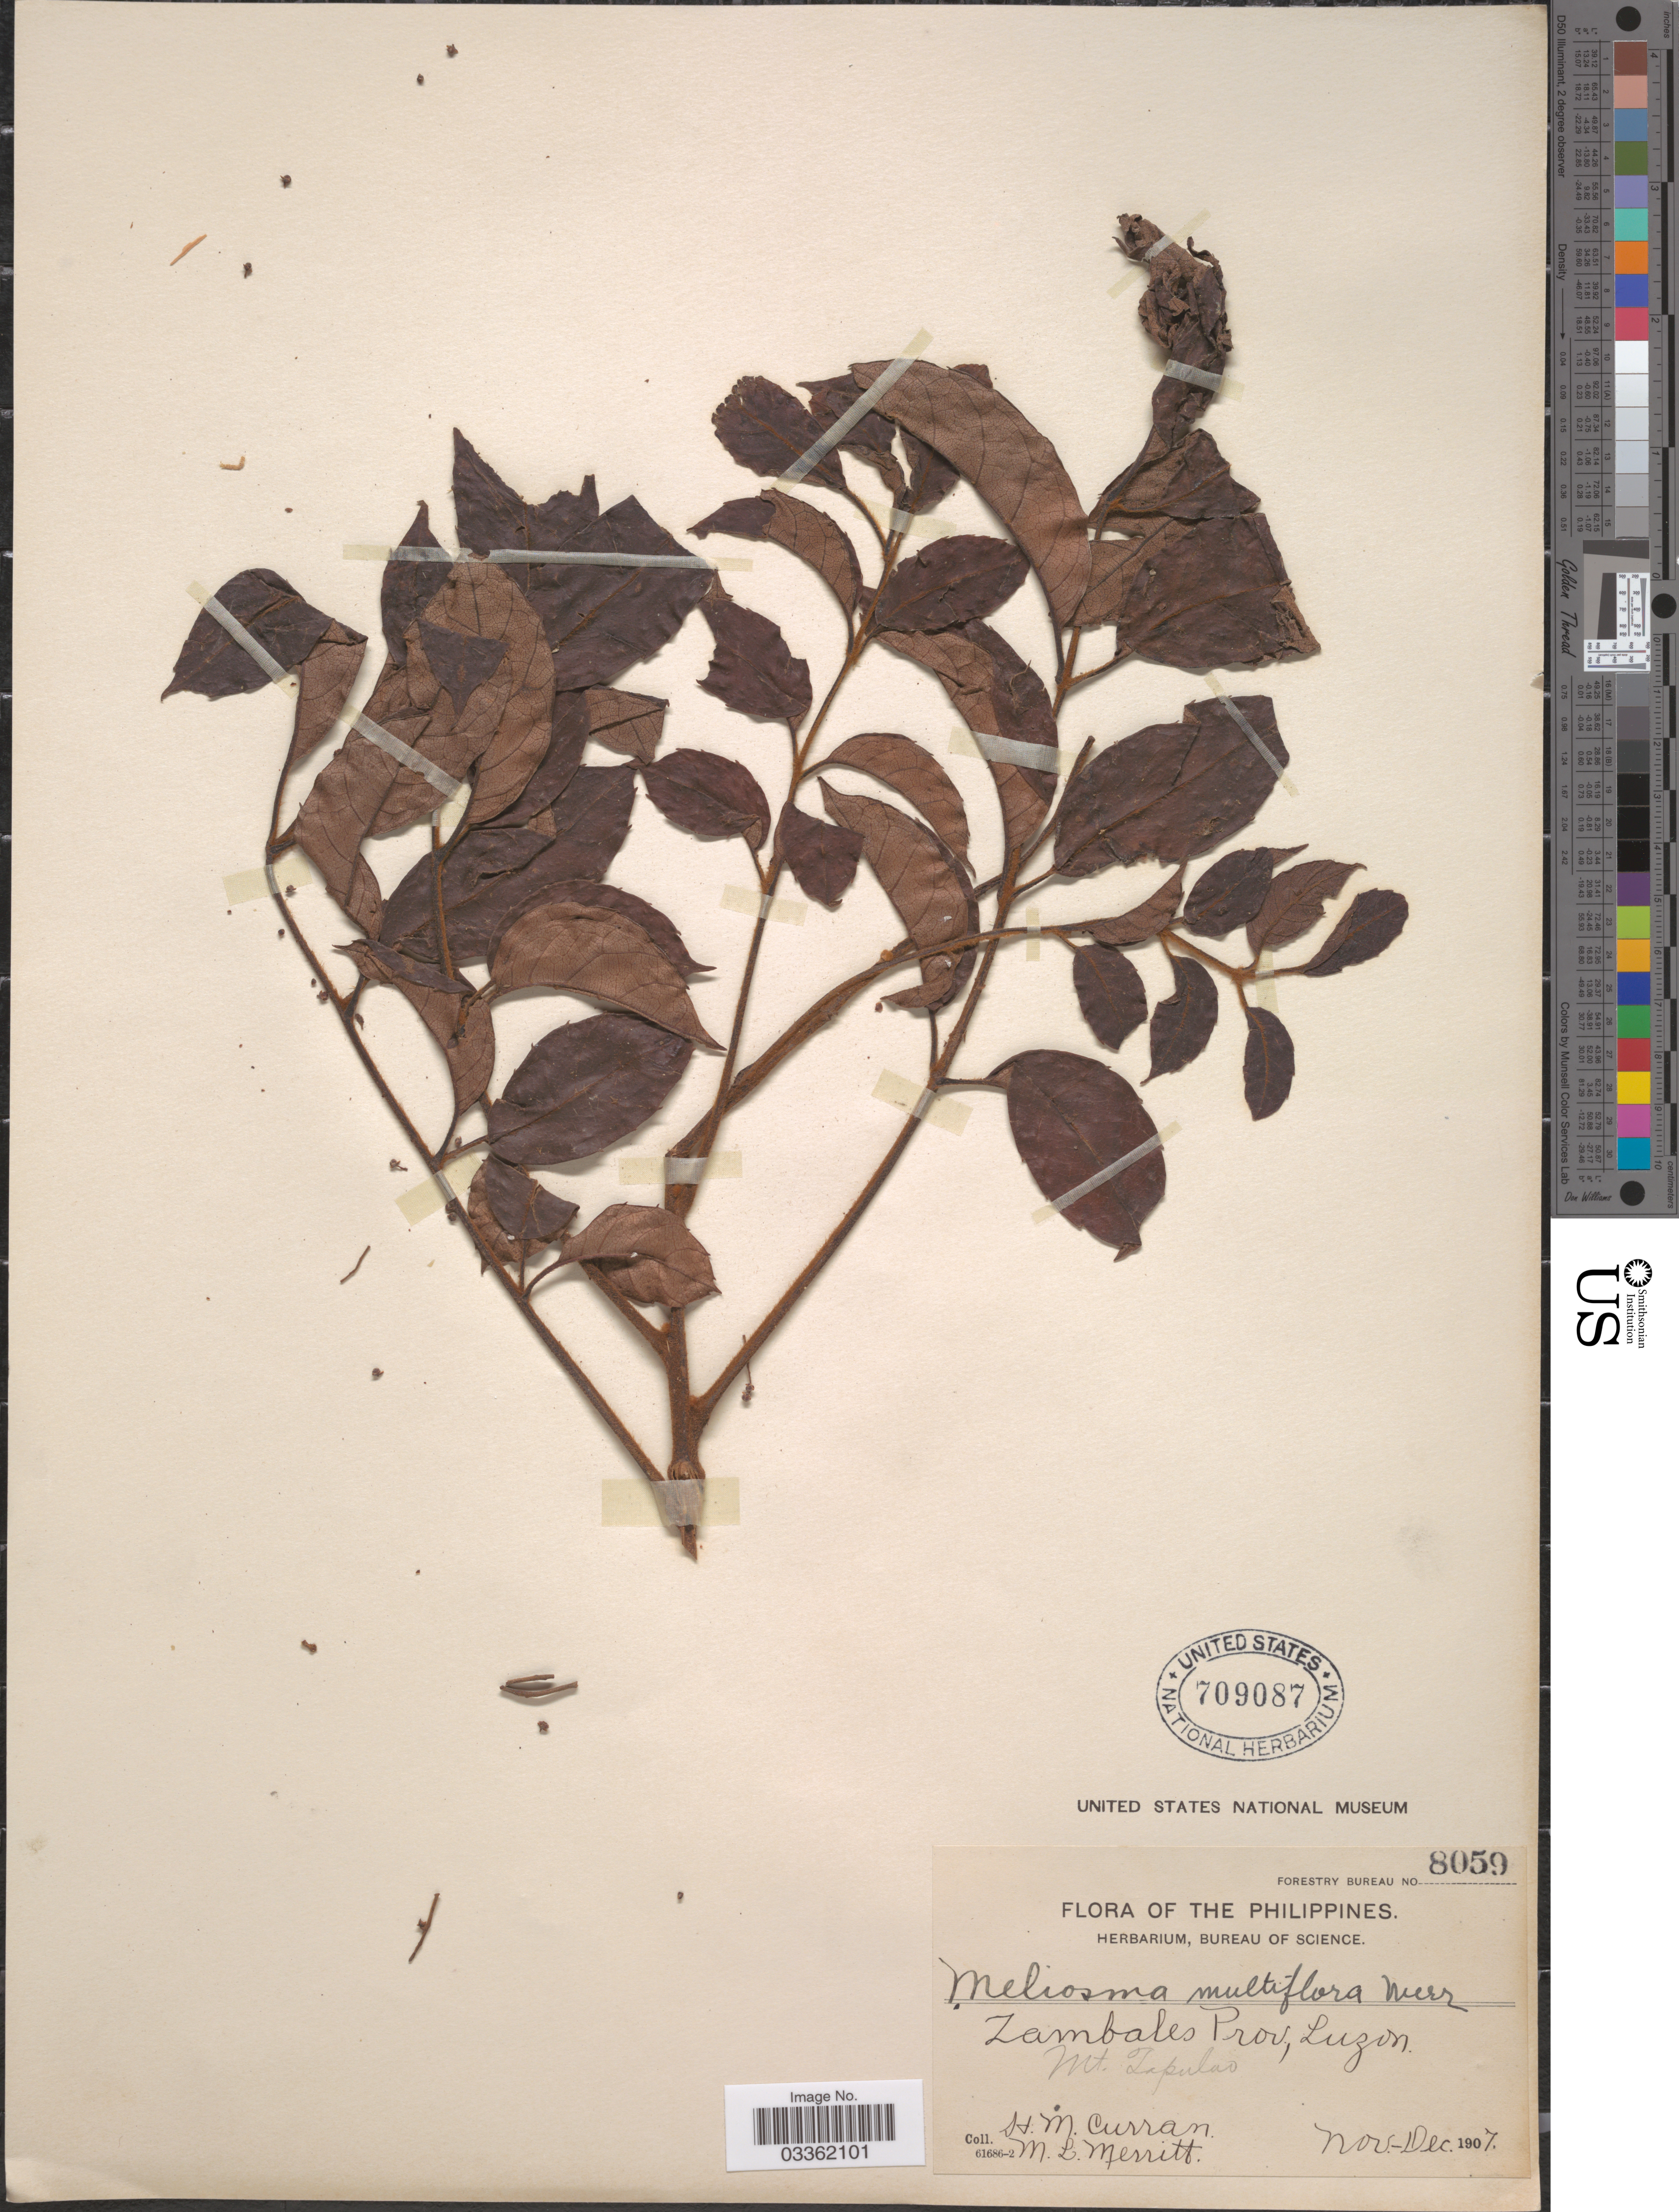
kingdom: Plantae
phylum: Tracheophyta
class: Magnoliopsida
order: Proteales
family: Sabiaceae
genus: Meliosma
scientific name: Meliosma multiflora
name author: Merr.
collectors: H. M. Curran & M. L. Merritt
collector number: Forestry Bureau 8059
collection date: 1907-11/1907-12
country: Philippines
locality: Zambales Prov., Luzon. Mt. Zapulao.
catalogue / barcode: US 709087